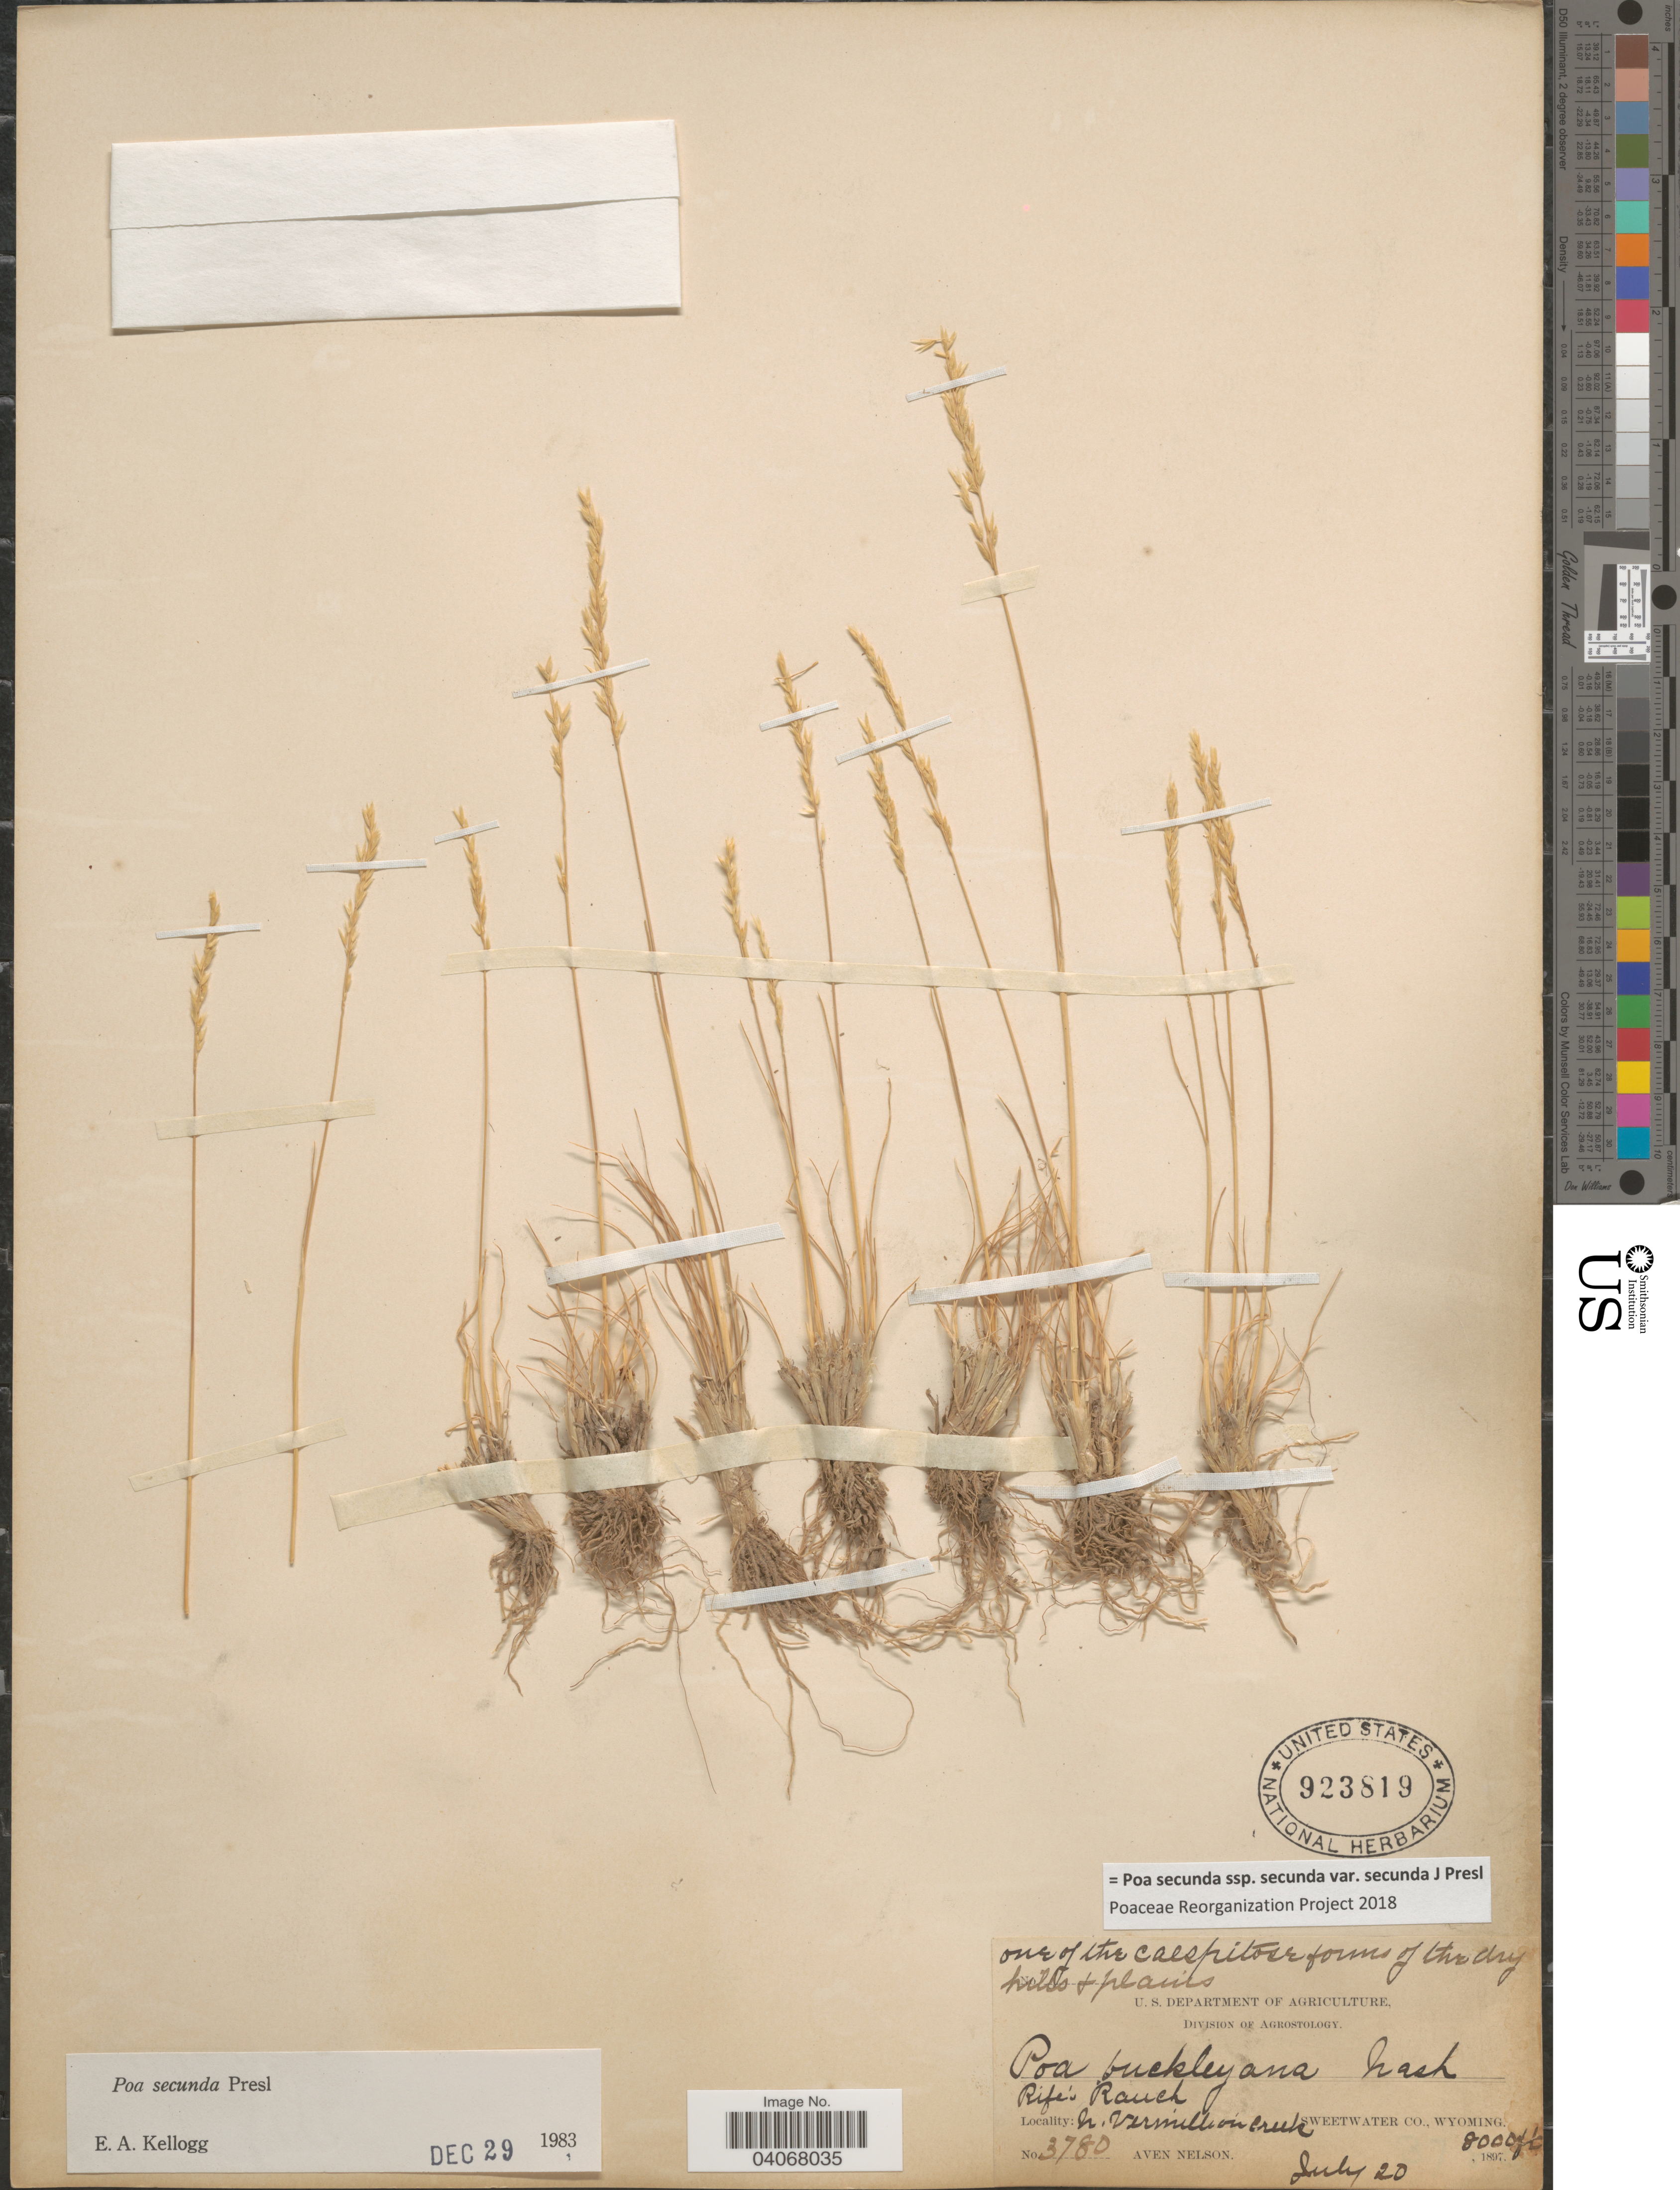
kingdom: Plantae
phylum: Tracheophyta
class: Liliopsida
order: Poales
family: Poaceae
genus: Poa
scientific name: Poa secunda subsp. secunda var. secunda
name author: J. Presl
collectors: A. Nelson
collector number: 3780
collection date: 1897-07-20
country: United States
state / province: Wyoming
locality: Rife's Ranch n. Vermillion Creek. Sweetwater Co.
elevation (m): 2438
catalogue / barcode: US 923819